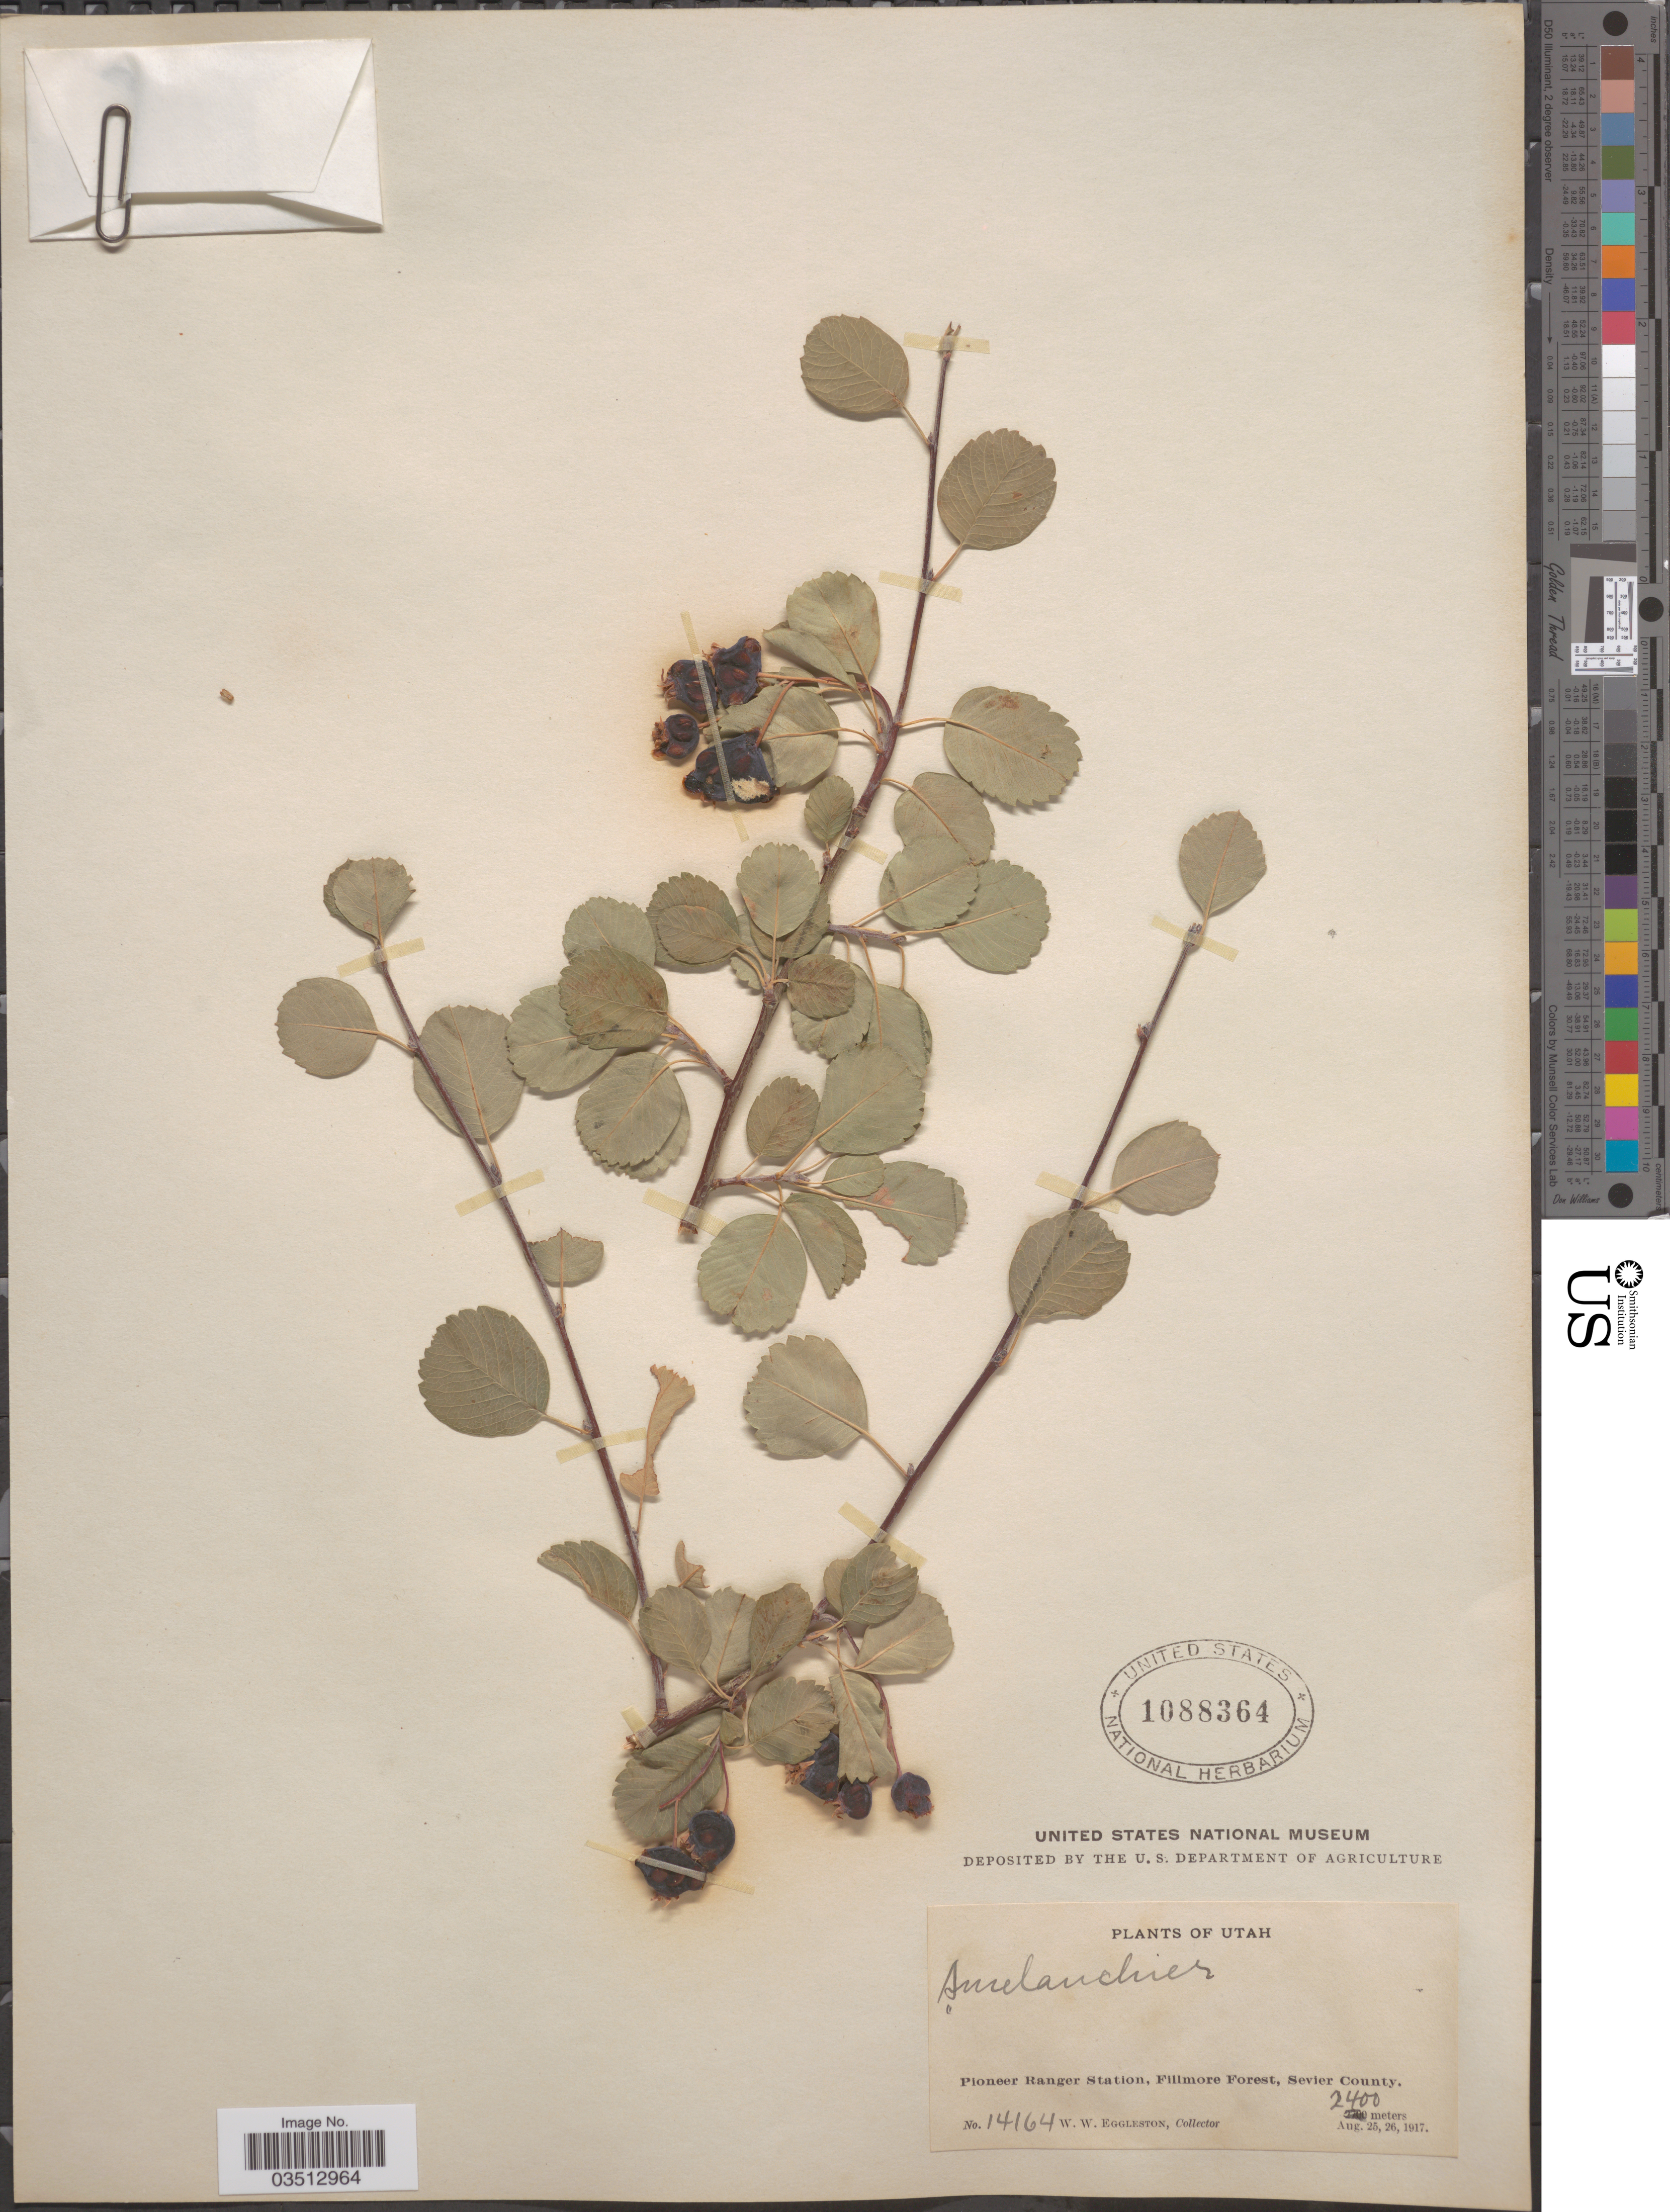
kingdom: Plantae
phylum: Tracheophyta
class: Magnoliopsida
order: Rosales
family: Rosaceae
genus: Amelanchier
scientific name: Amelanchier sp.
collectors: W. W. Eggleston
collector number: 14164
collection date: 1917-08-25/1917-08-26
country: United States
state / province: Utah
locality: Pioneer Ranger Station, Fillmore Forest, Sevier County.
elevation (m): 2400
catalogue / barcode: US 1088364